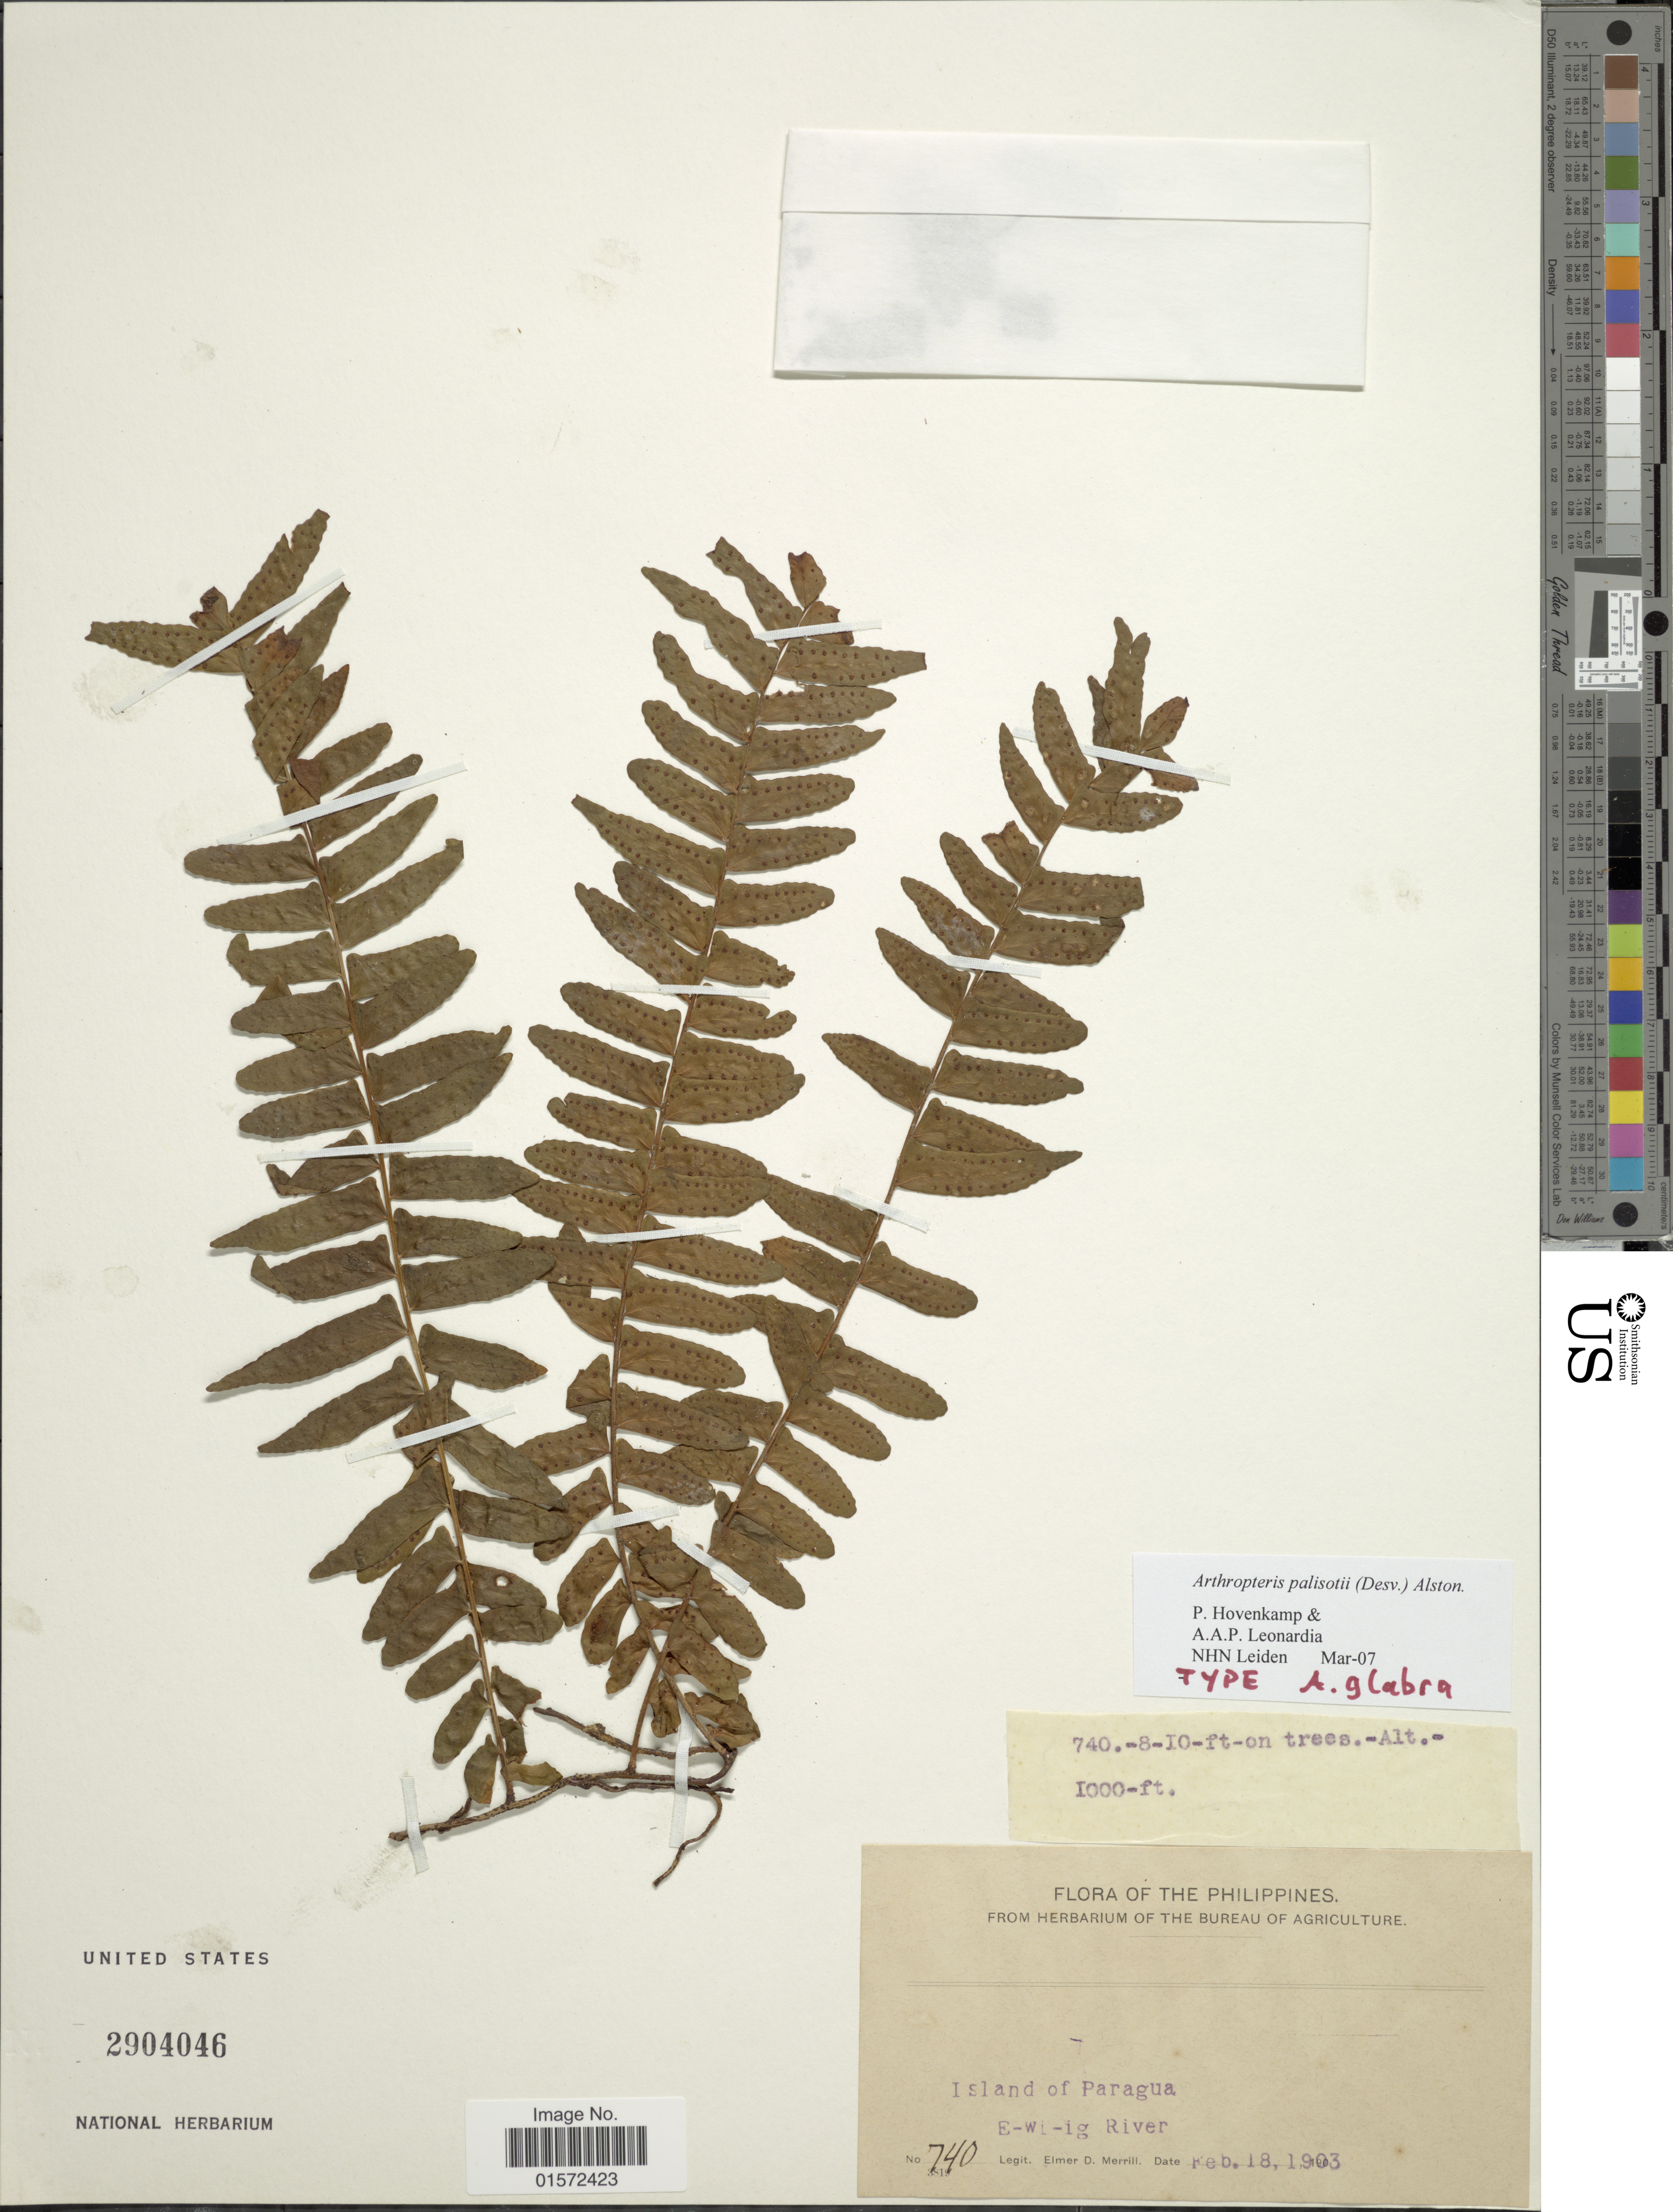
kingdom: Plantae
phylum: Tracheophyta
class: Polypodiopsida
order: Polypodiales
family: Tectariaceae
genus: Arthropteris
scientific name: Arthropteris palisotii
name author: (Desv.) Alston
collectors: E. Merrill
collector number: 740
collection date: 1903-02-18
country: Philippines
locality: The Phillippines, Island of Paragua, E-wi-ig-River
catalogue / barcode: US 2904046